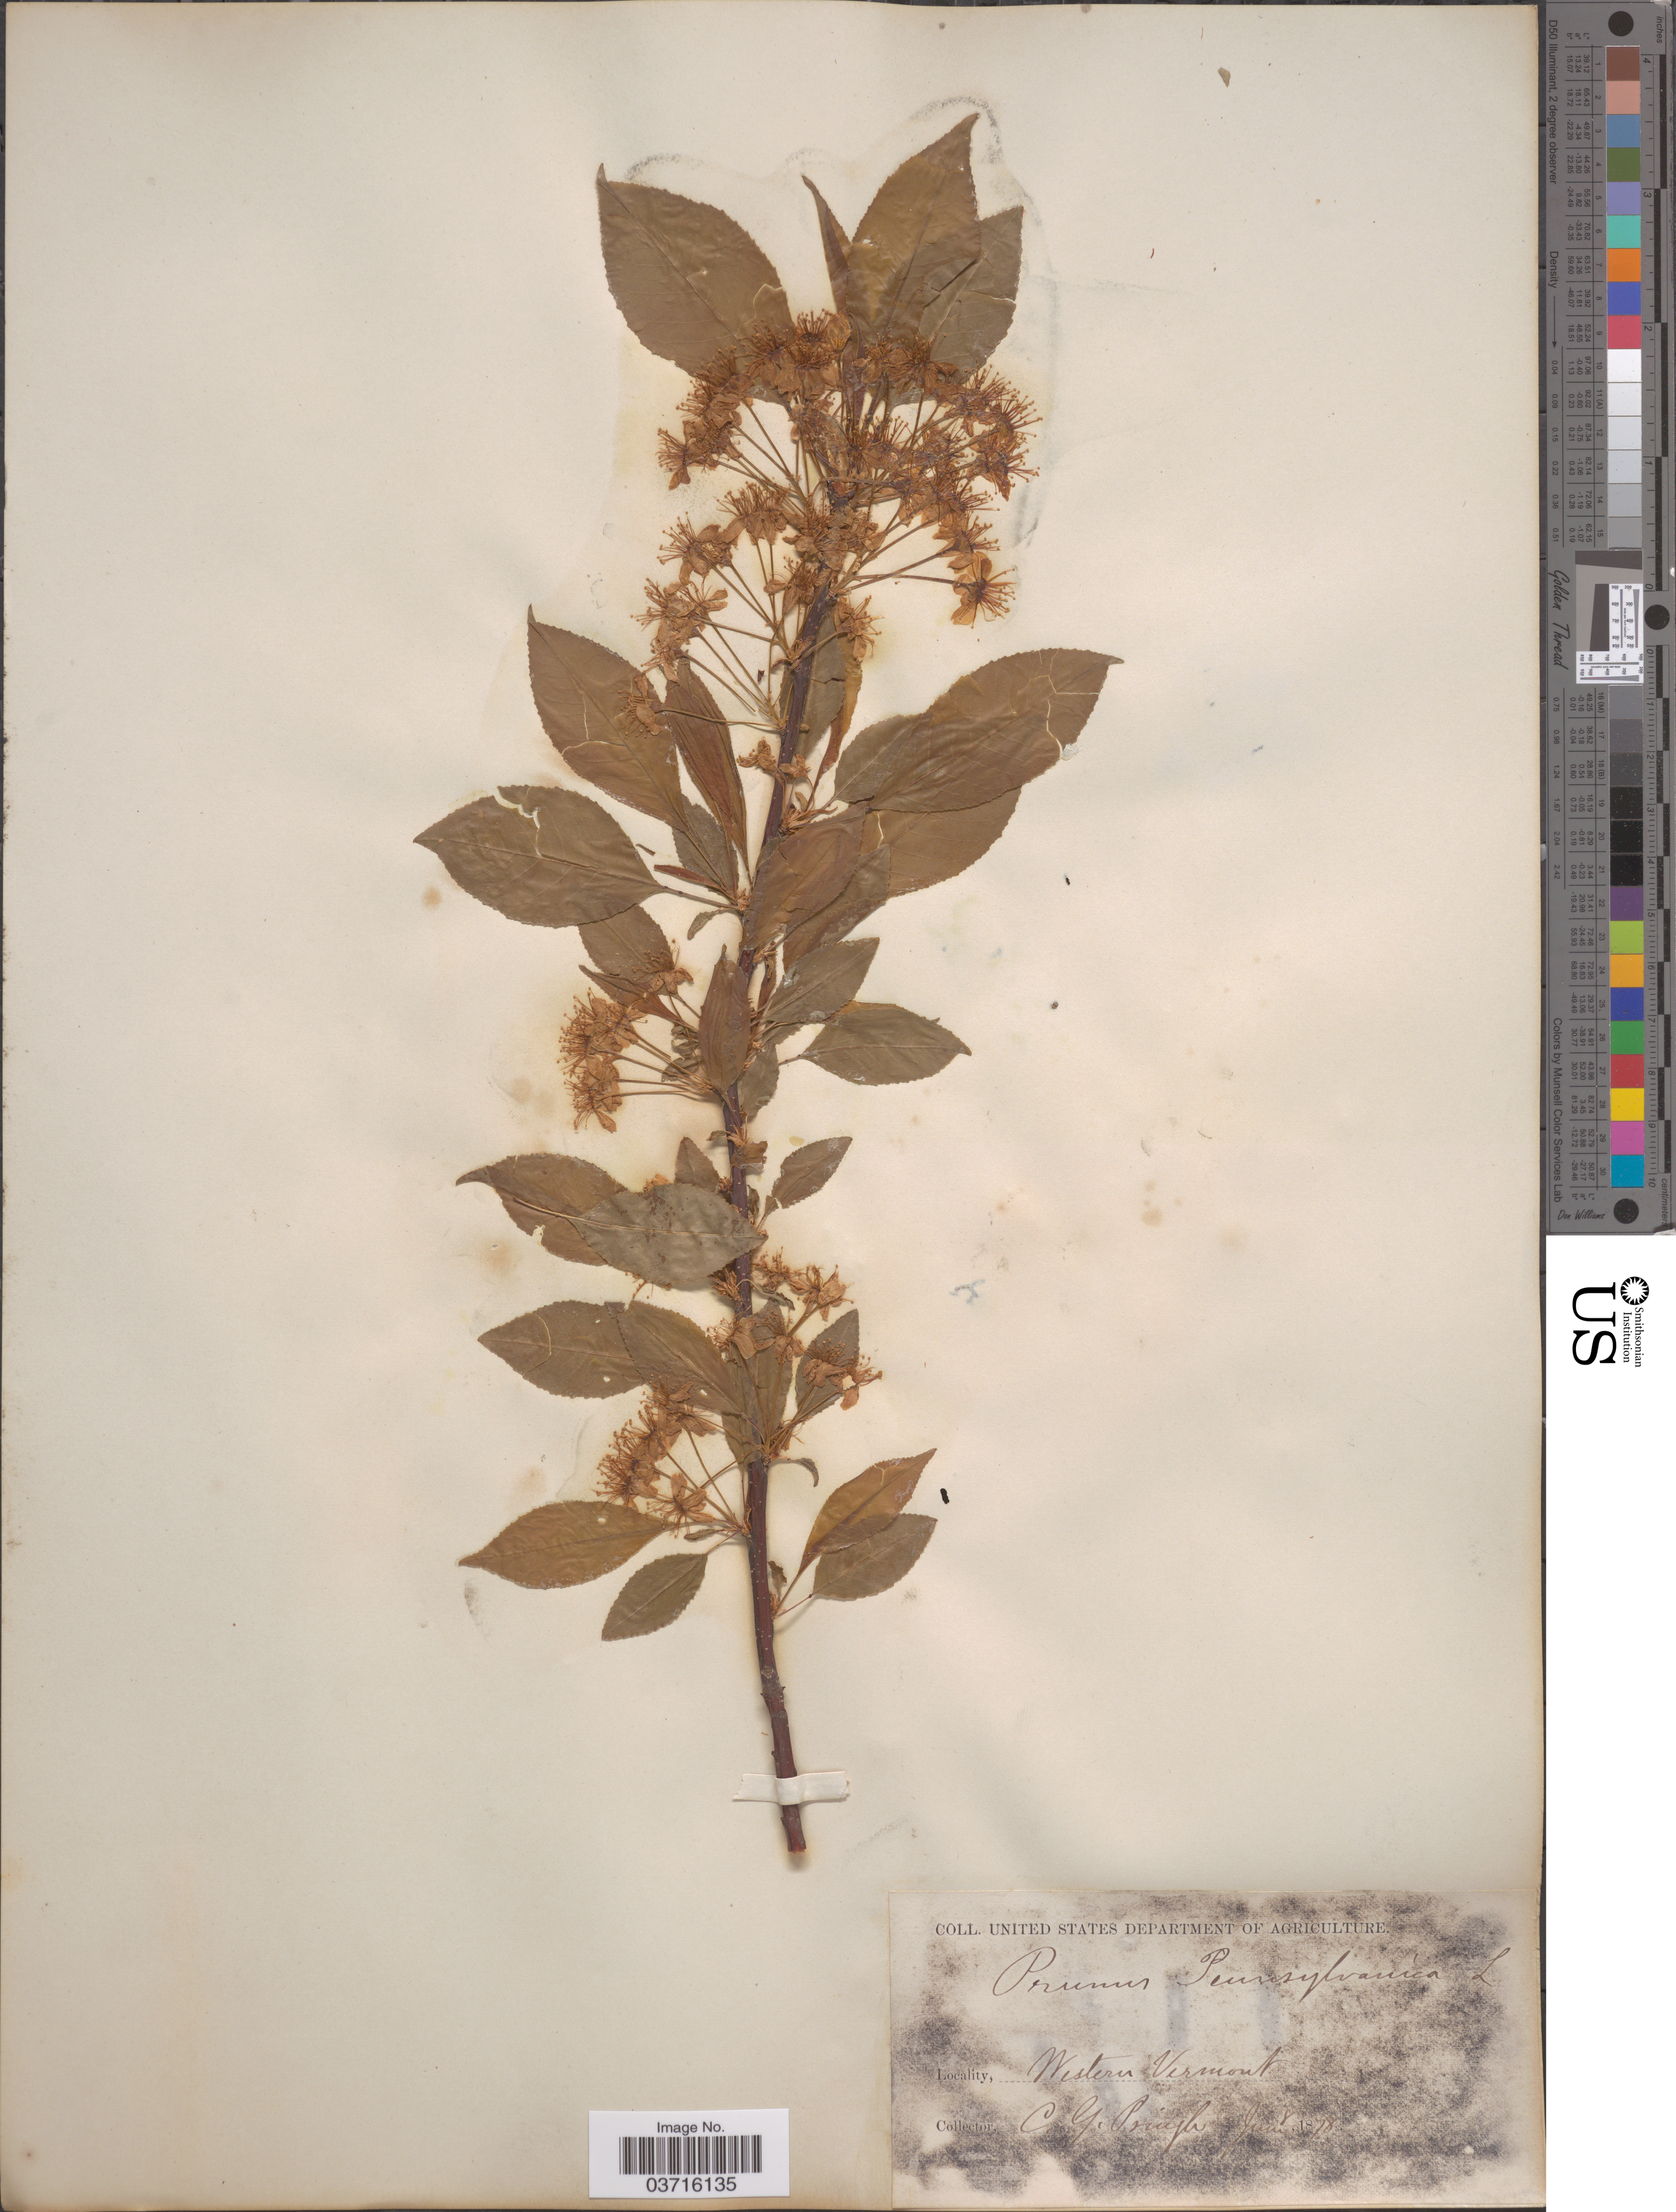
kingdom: Plantae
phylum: Tracheophyta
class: Magnoliopsida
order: Rosales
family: Rosaceae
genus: Prunus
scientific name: Prunus pensylvanica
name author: L. f.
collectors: C. G. Pringle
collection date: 1878-06-08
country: United States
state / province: Vermont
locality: Western Vermont.